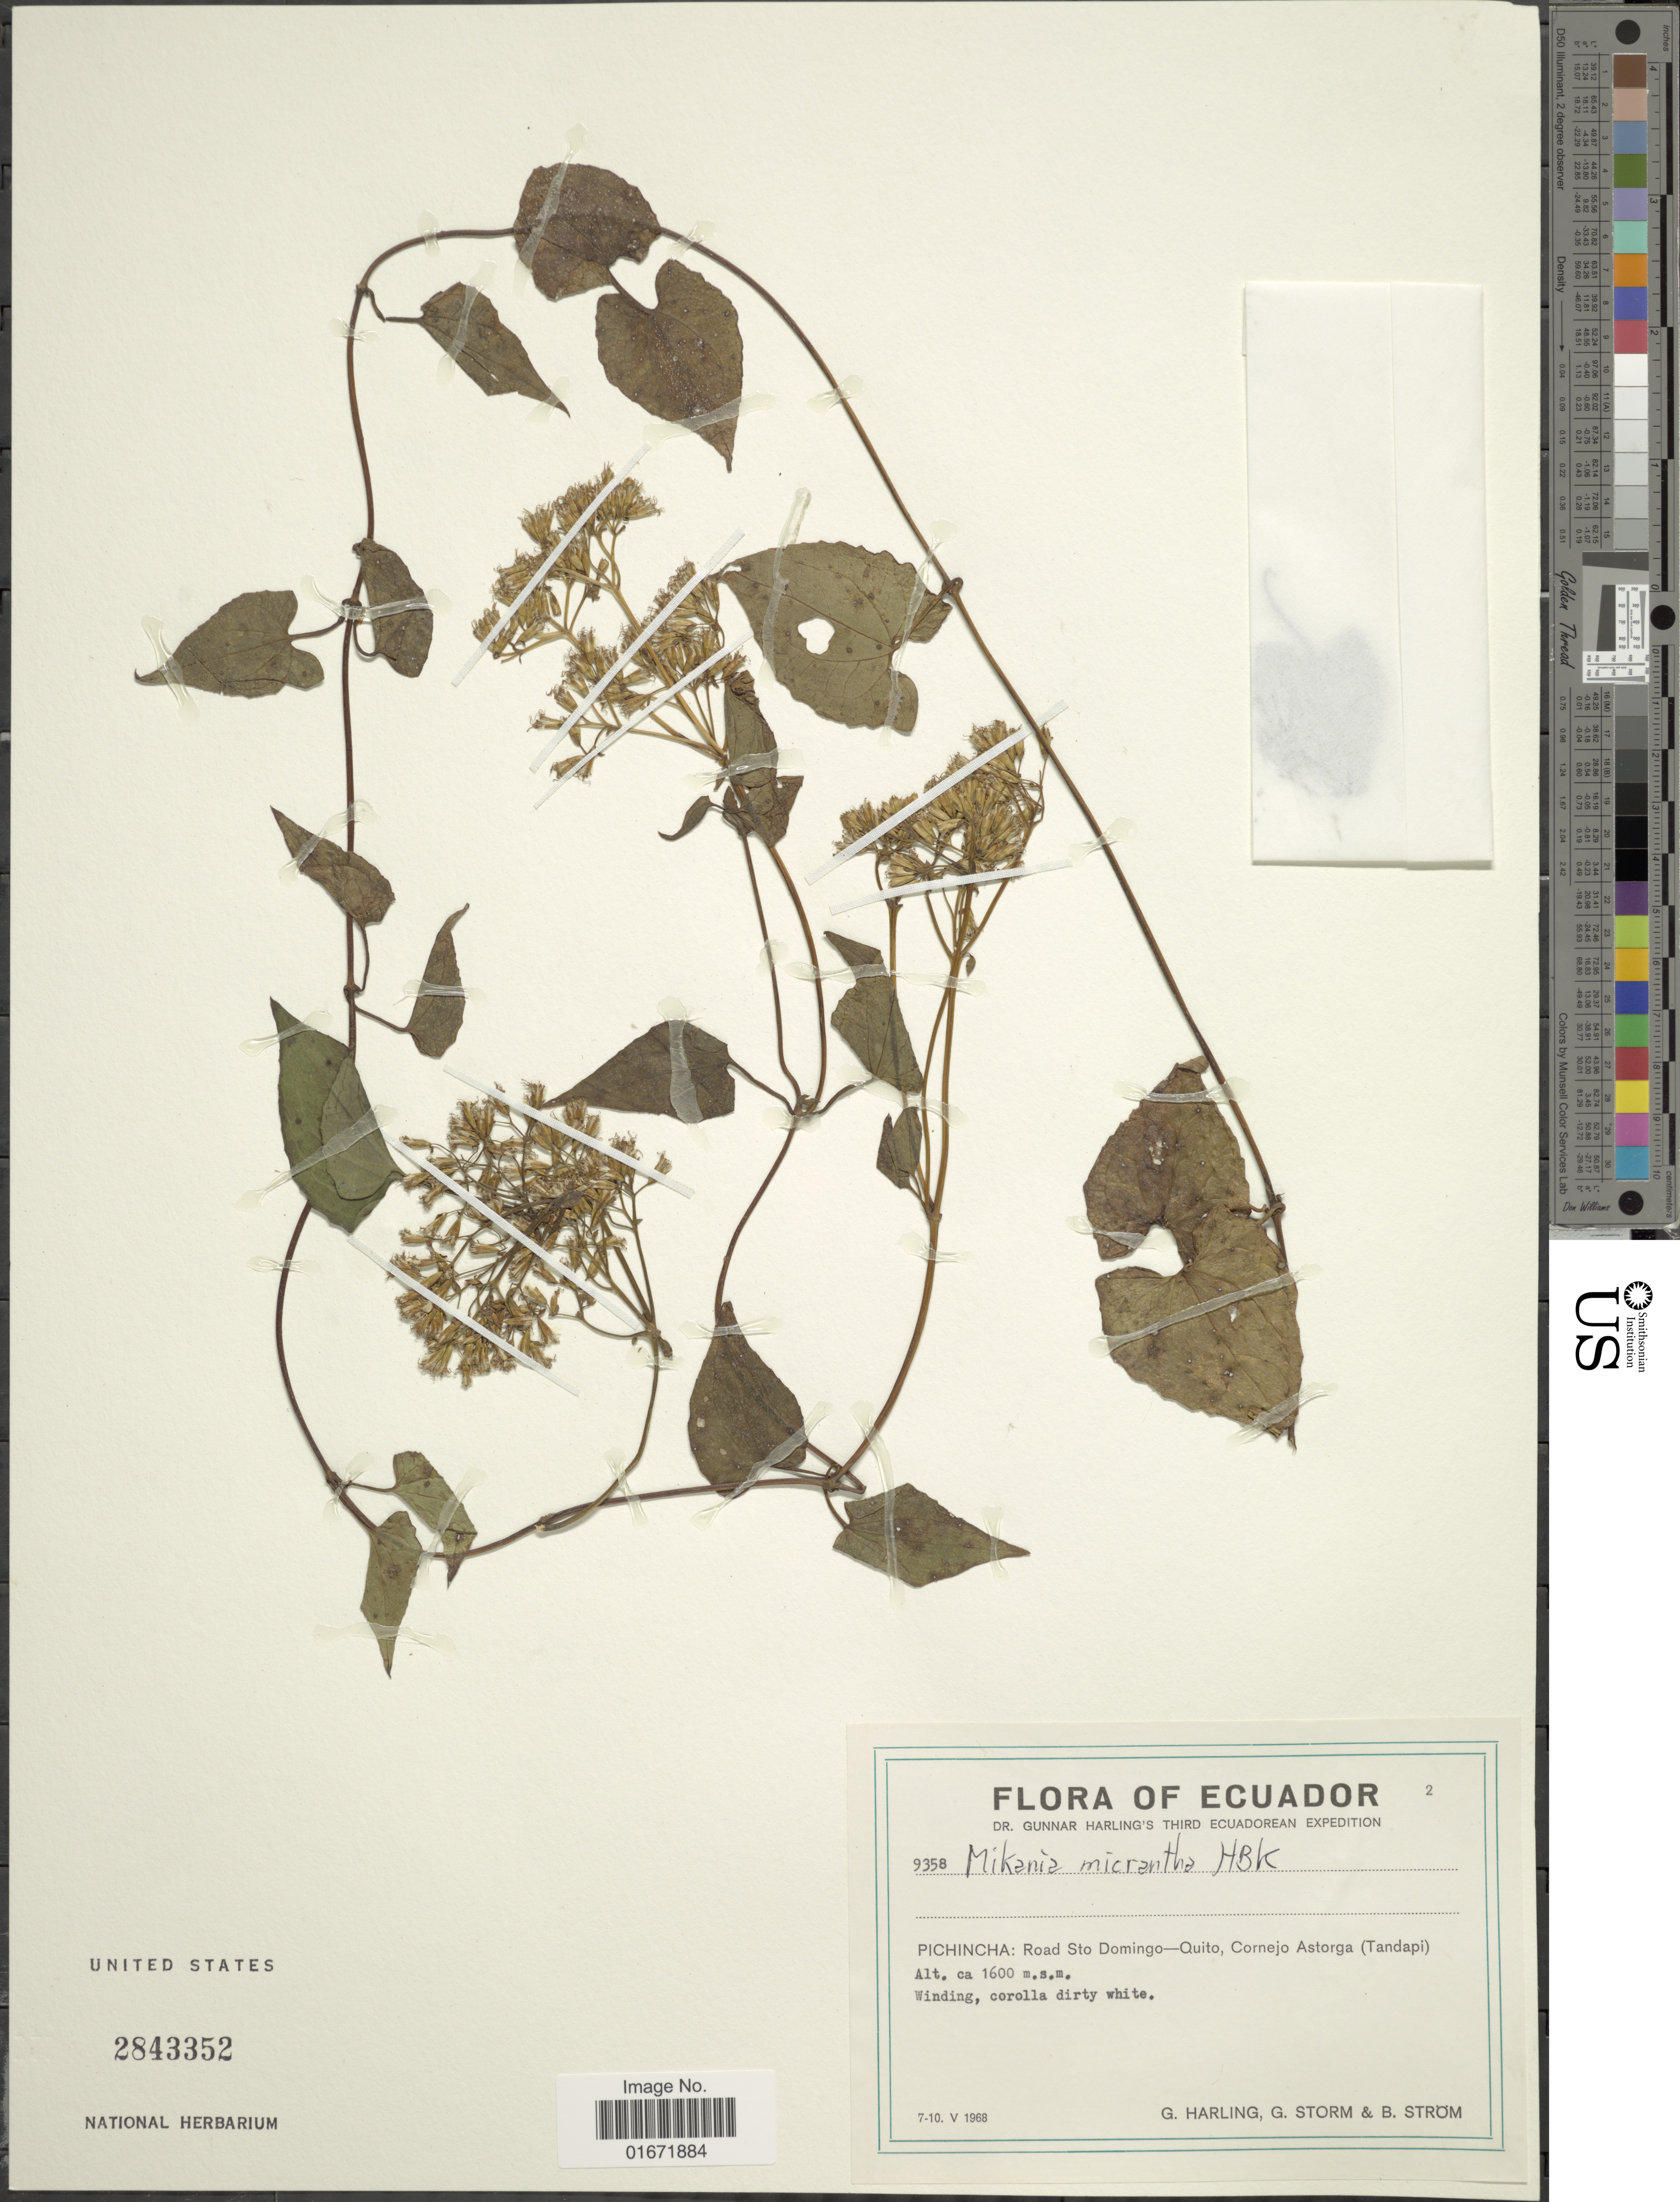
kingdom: Plantae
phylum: Tracheophyta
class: Magnoliopsida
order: Asterales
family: Asteraceae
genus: Mikania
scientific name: Mikania micrantha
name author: Kunth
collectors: G. Harling, G. Storm & B. Ström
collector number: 9358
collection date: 1968-05-07/1968-05-10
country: Ecuador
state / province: Pichincha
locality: Pichincha: Road Sto Domingo - Quito, Cornejo Astorga (Tandapi)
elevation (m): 1600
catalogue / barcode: US 2843352